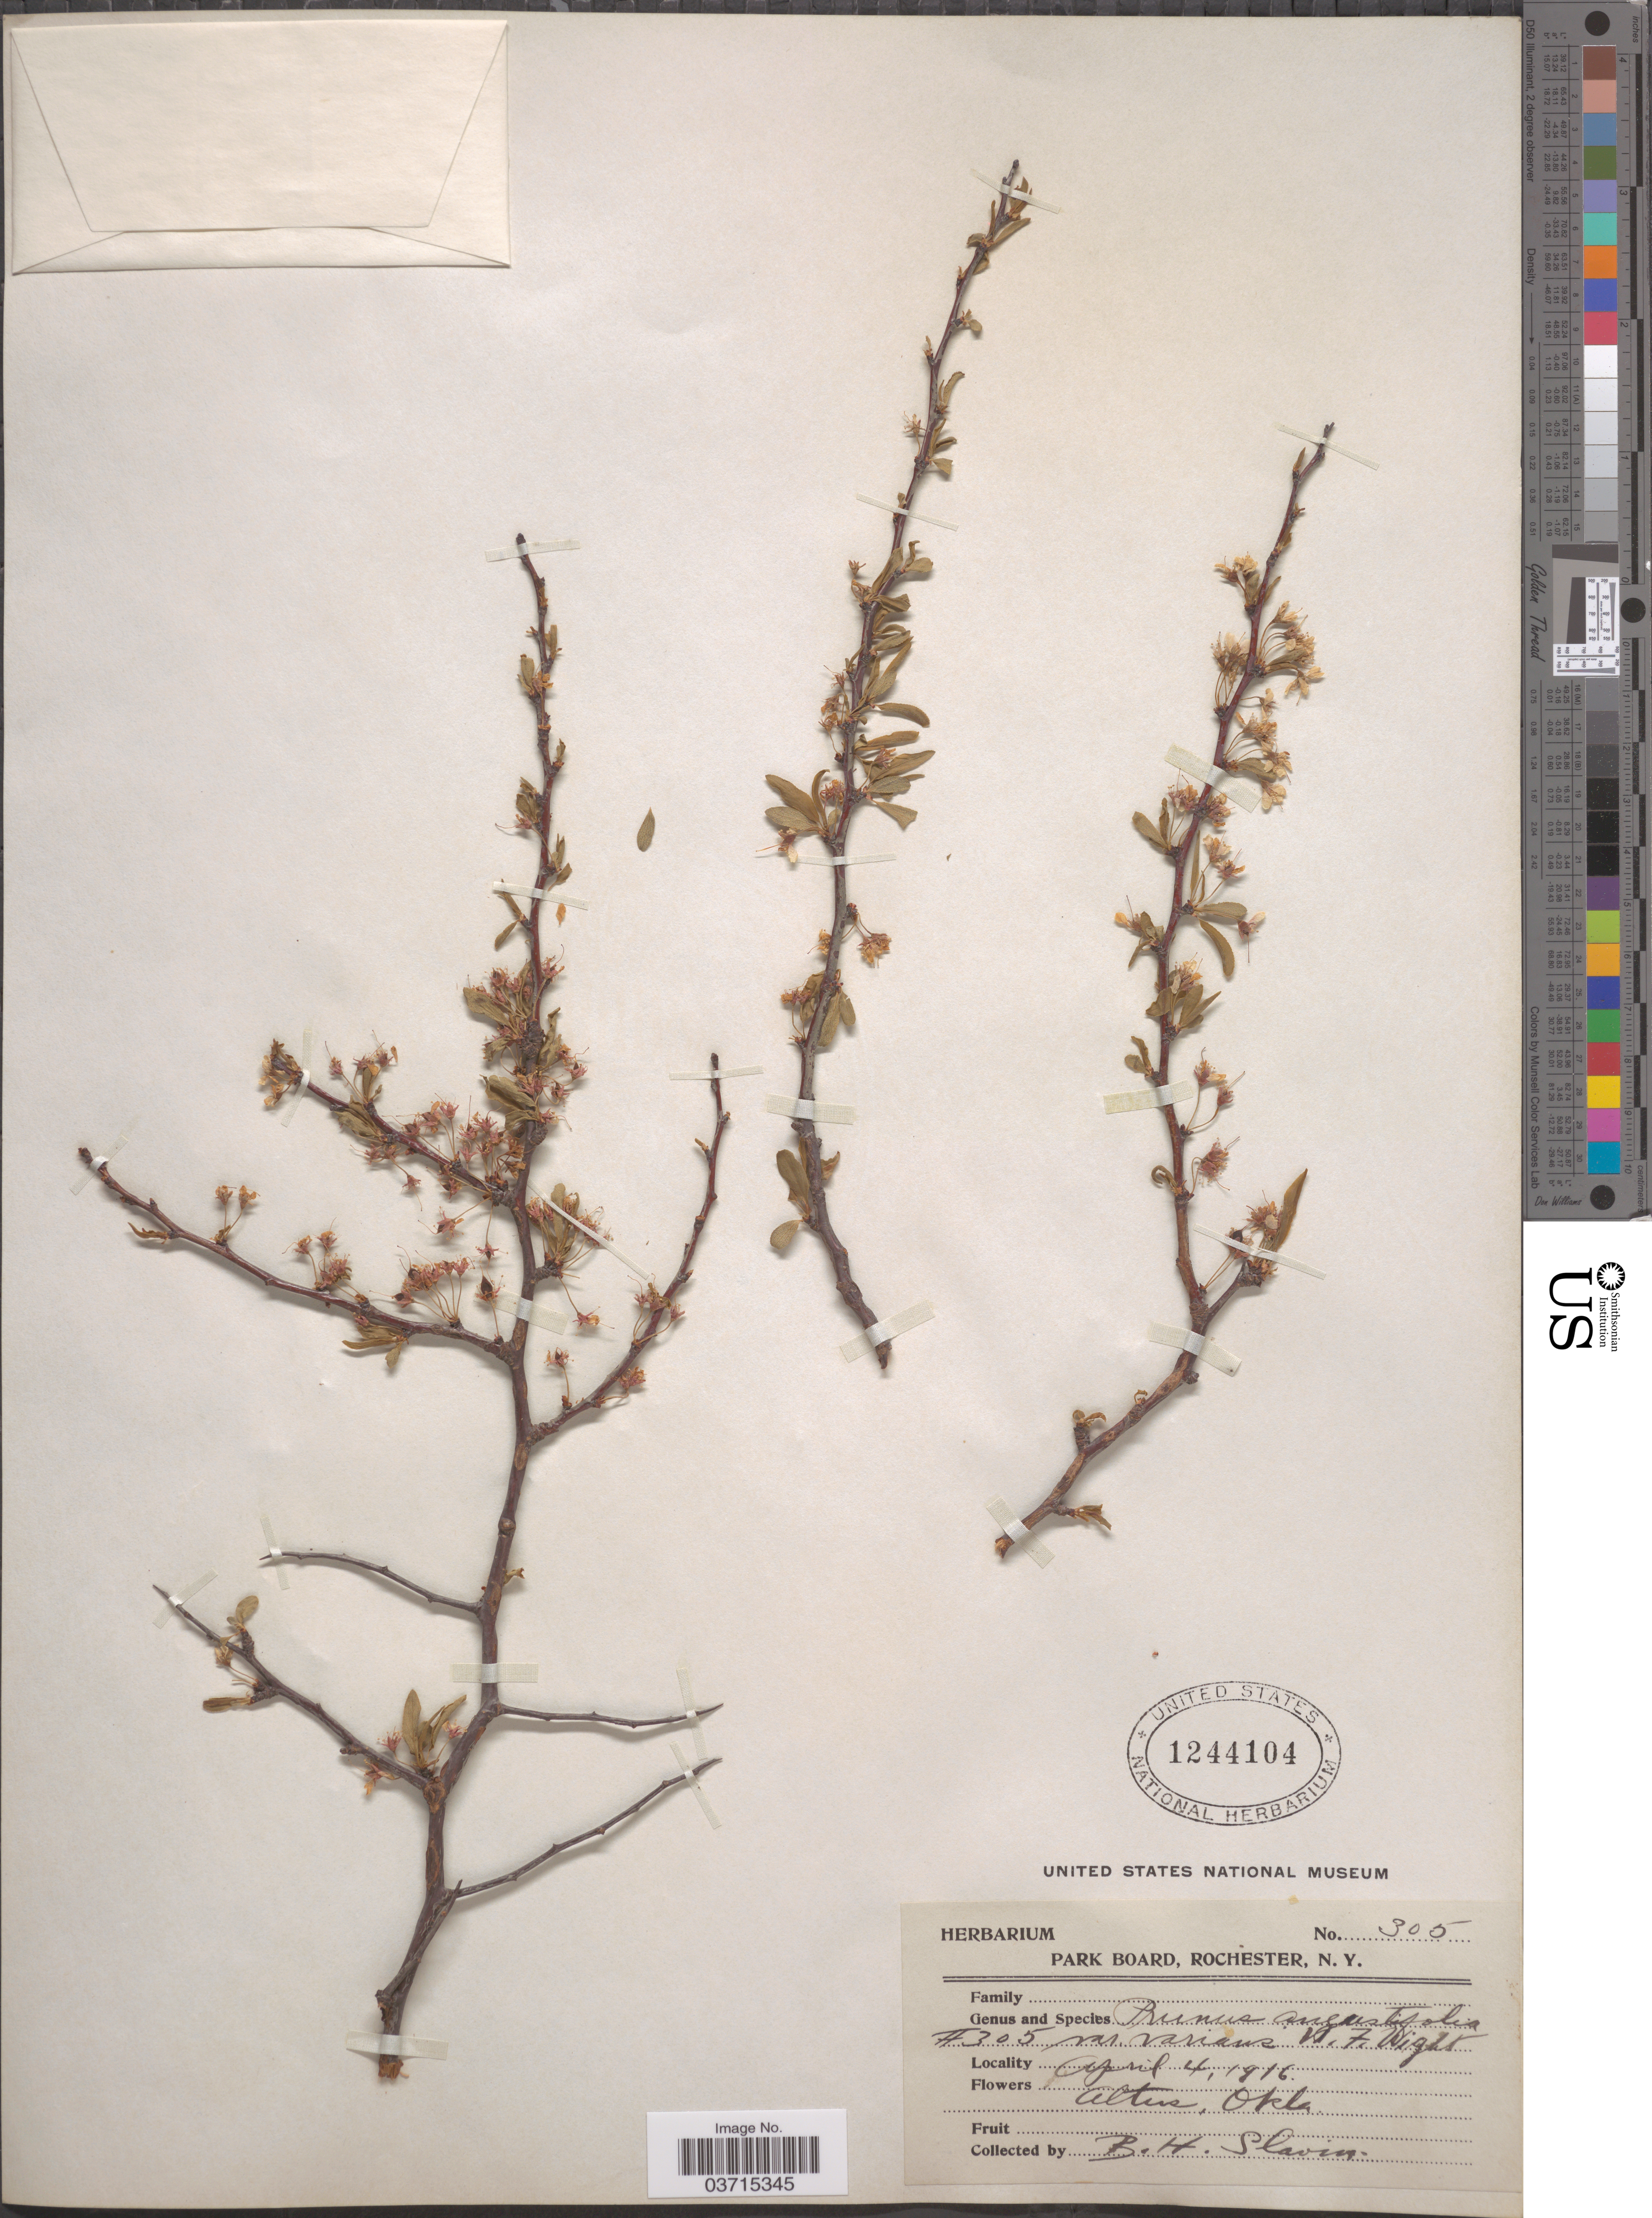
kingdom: Plantae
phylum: Tracheophyta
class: Magnoliopsida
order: Rosales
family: Rosaceae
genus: Prunus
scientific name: Prunus angustifolia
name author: Marshall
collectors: B. Slavin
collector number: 305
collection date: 1916-04-04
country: United States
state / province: Oklahoma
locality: Altus.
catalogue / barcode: US 1244104